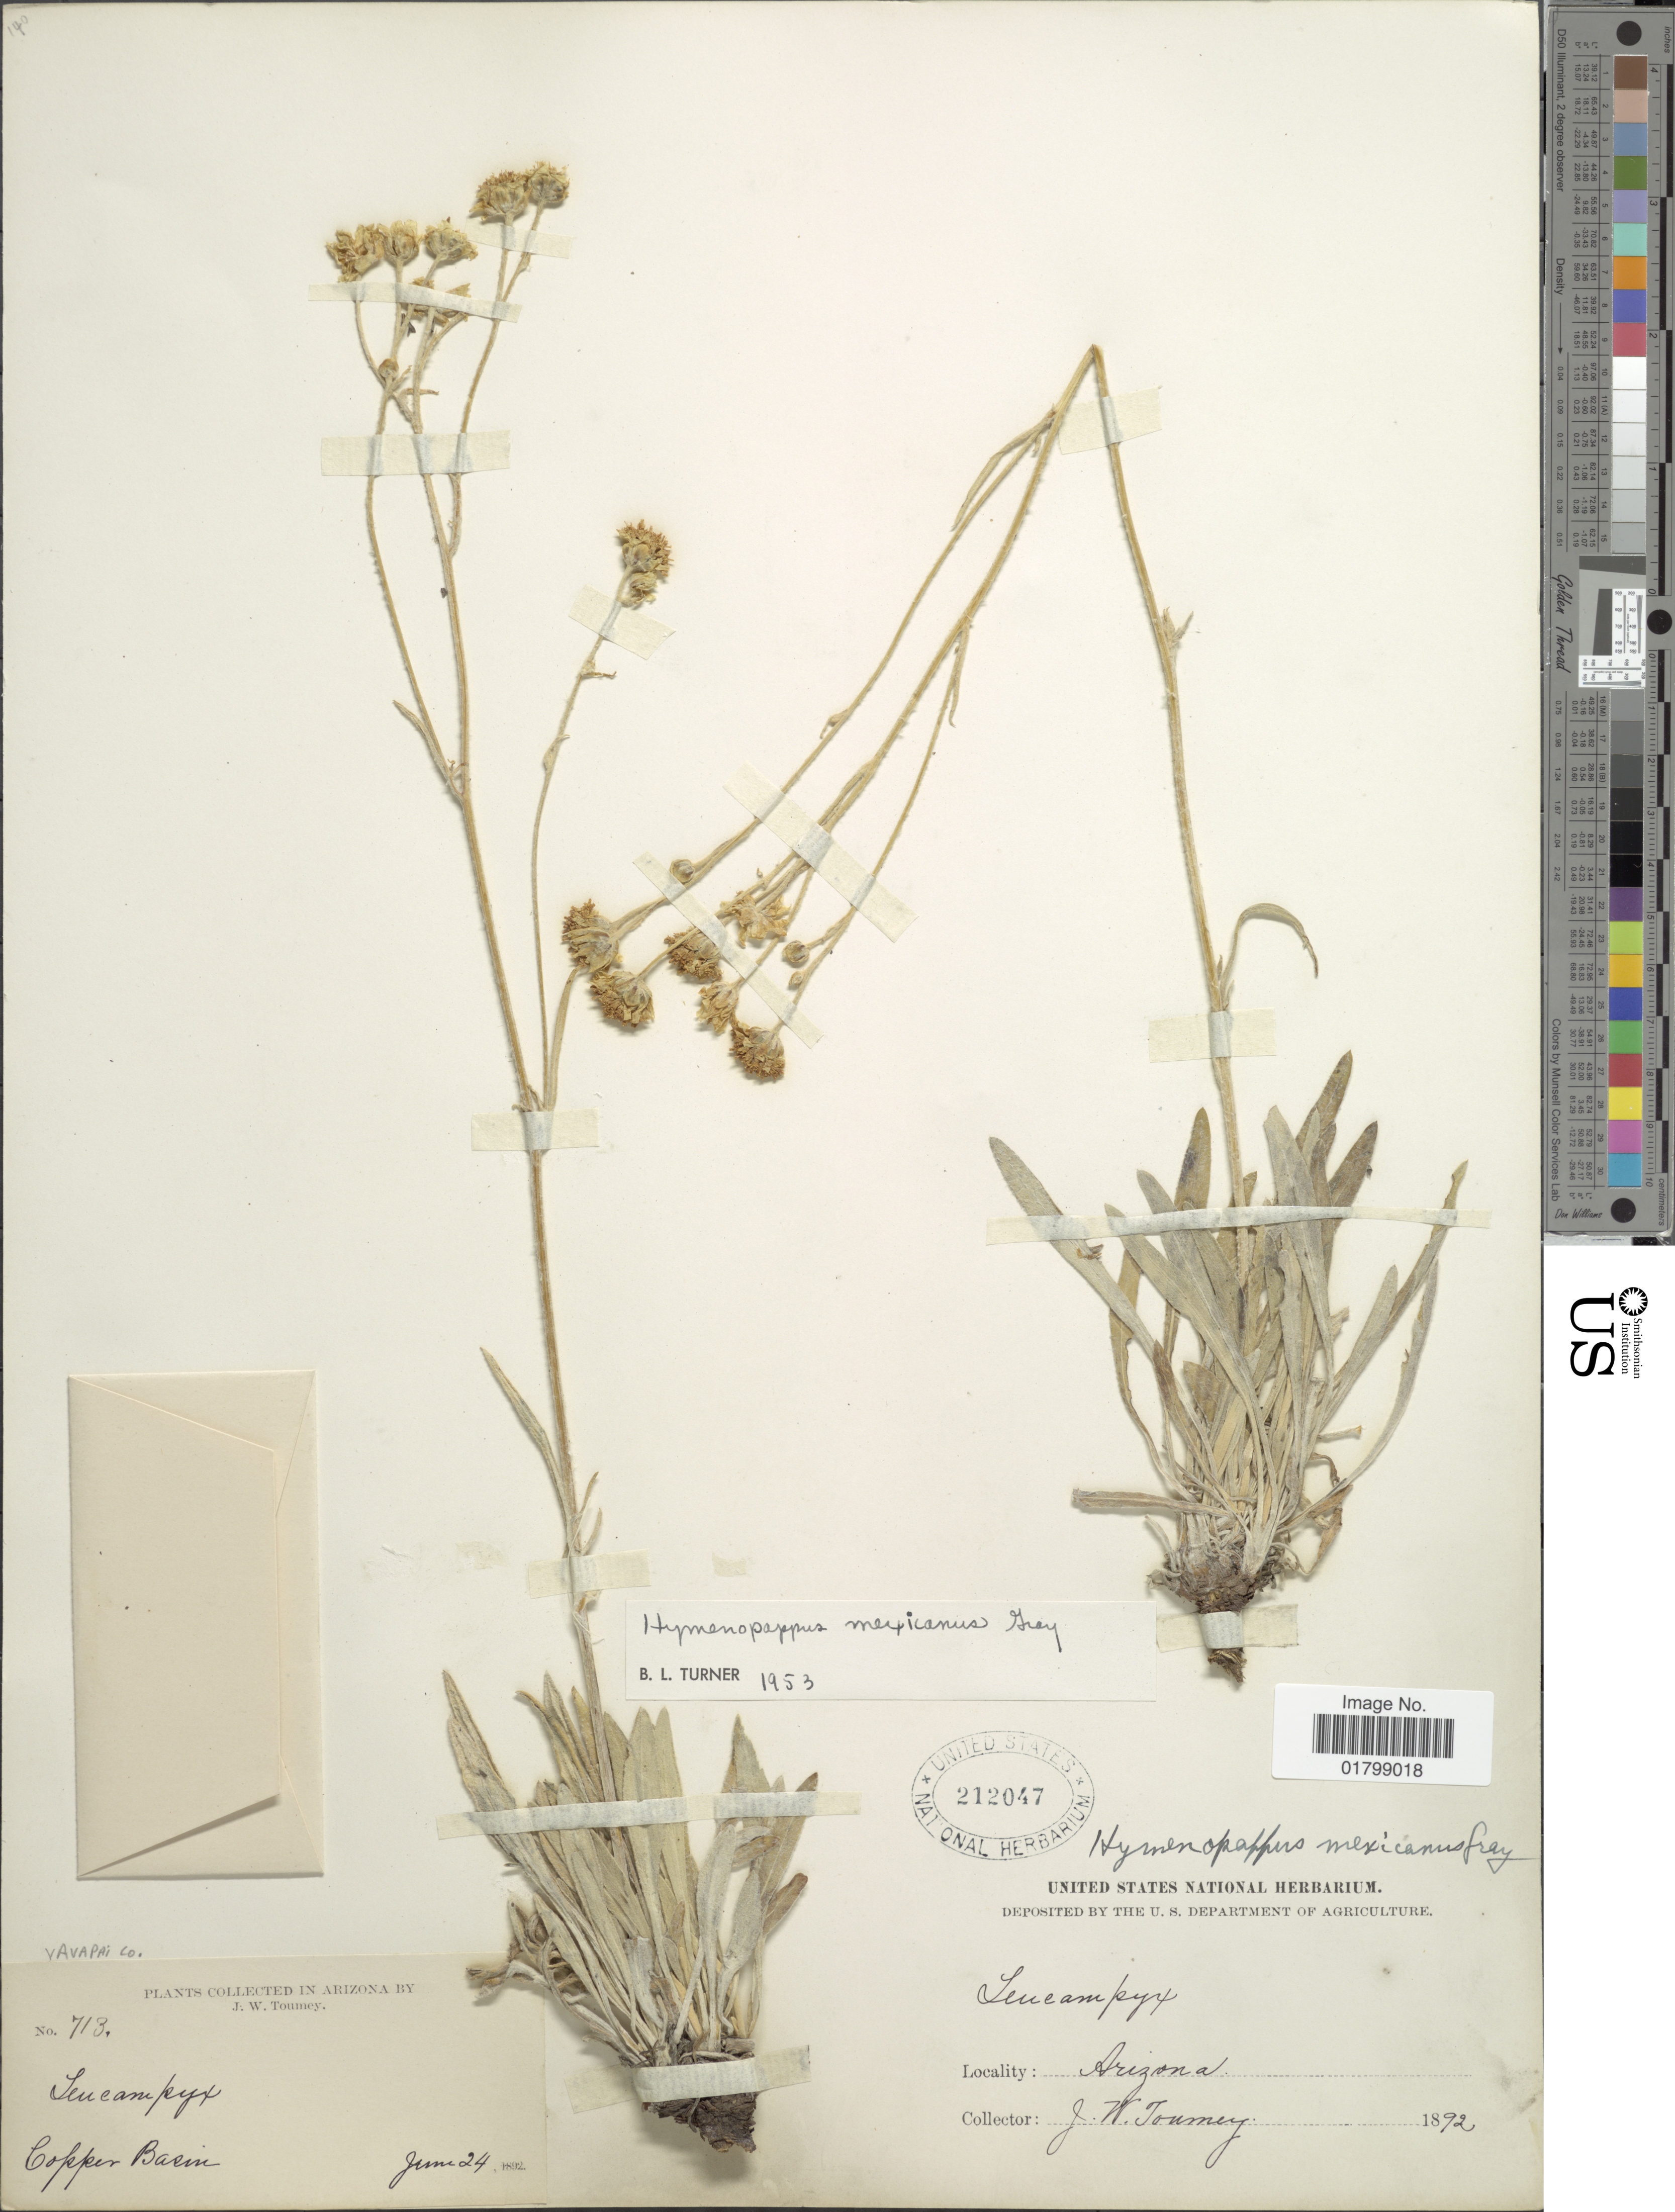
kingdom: Plantae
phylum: Tracheophyta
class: Magnoliopsida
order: Asterales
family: Asteraceae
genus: Hymenopappus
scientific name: Hymenopappus mexicanus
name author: A. Gray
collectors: J. W. Toumey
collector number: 713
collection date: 1892-06-24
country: United States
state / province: Arizona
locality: Copper Basin, Yavapai Co.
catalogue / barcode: US 212047